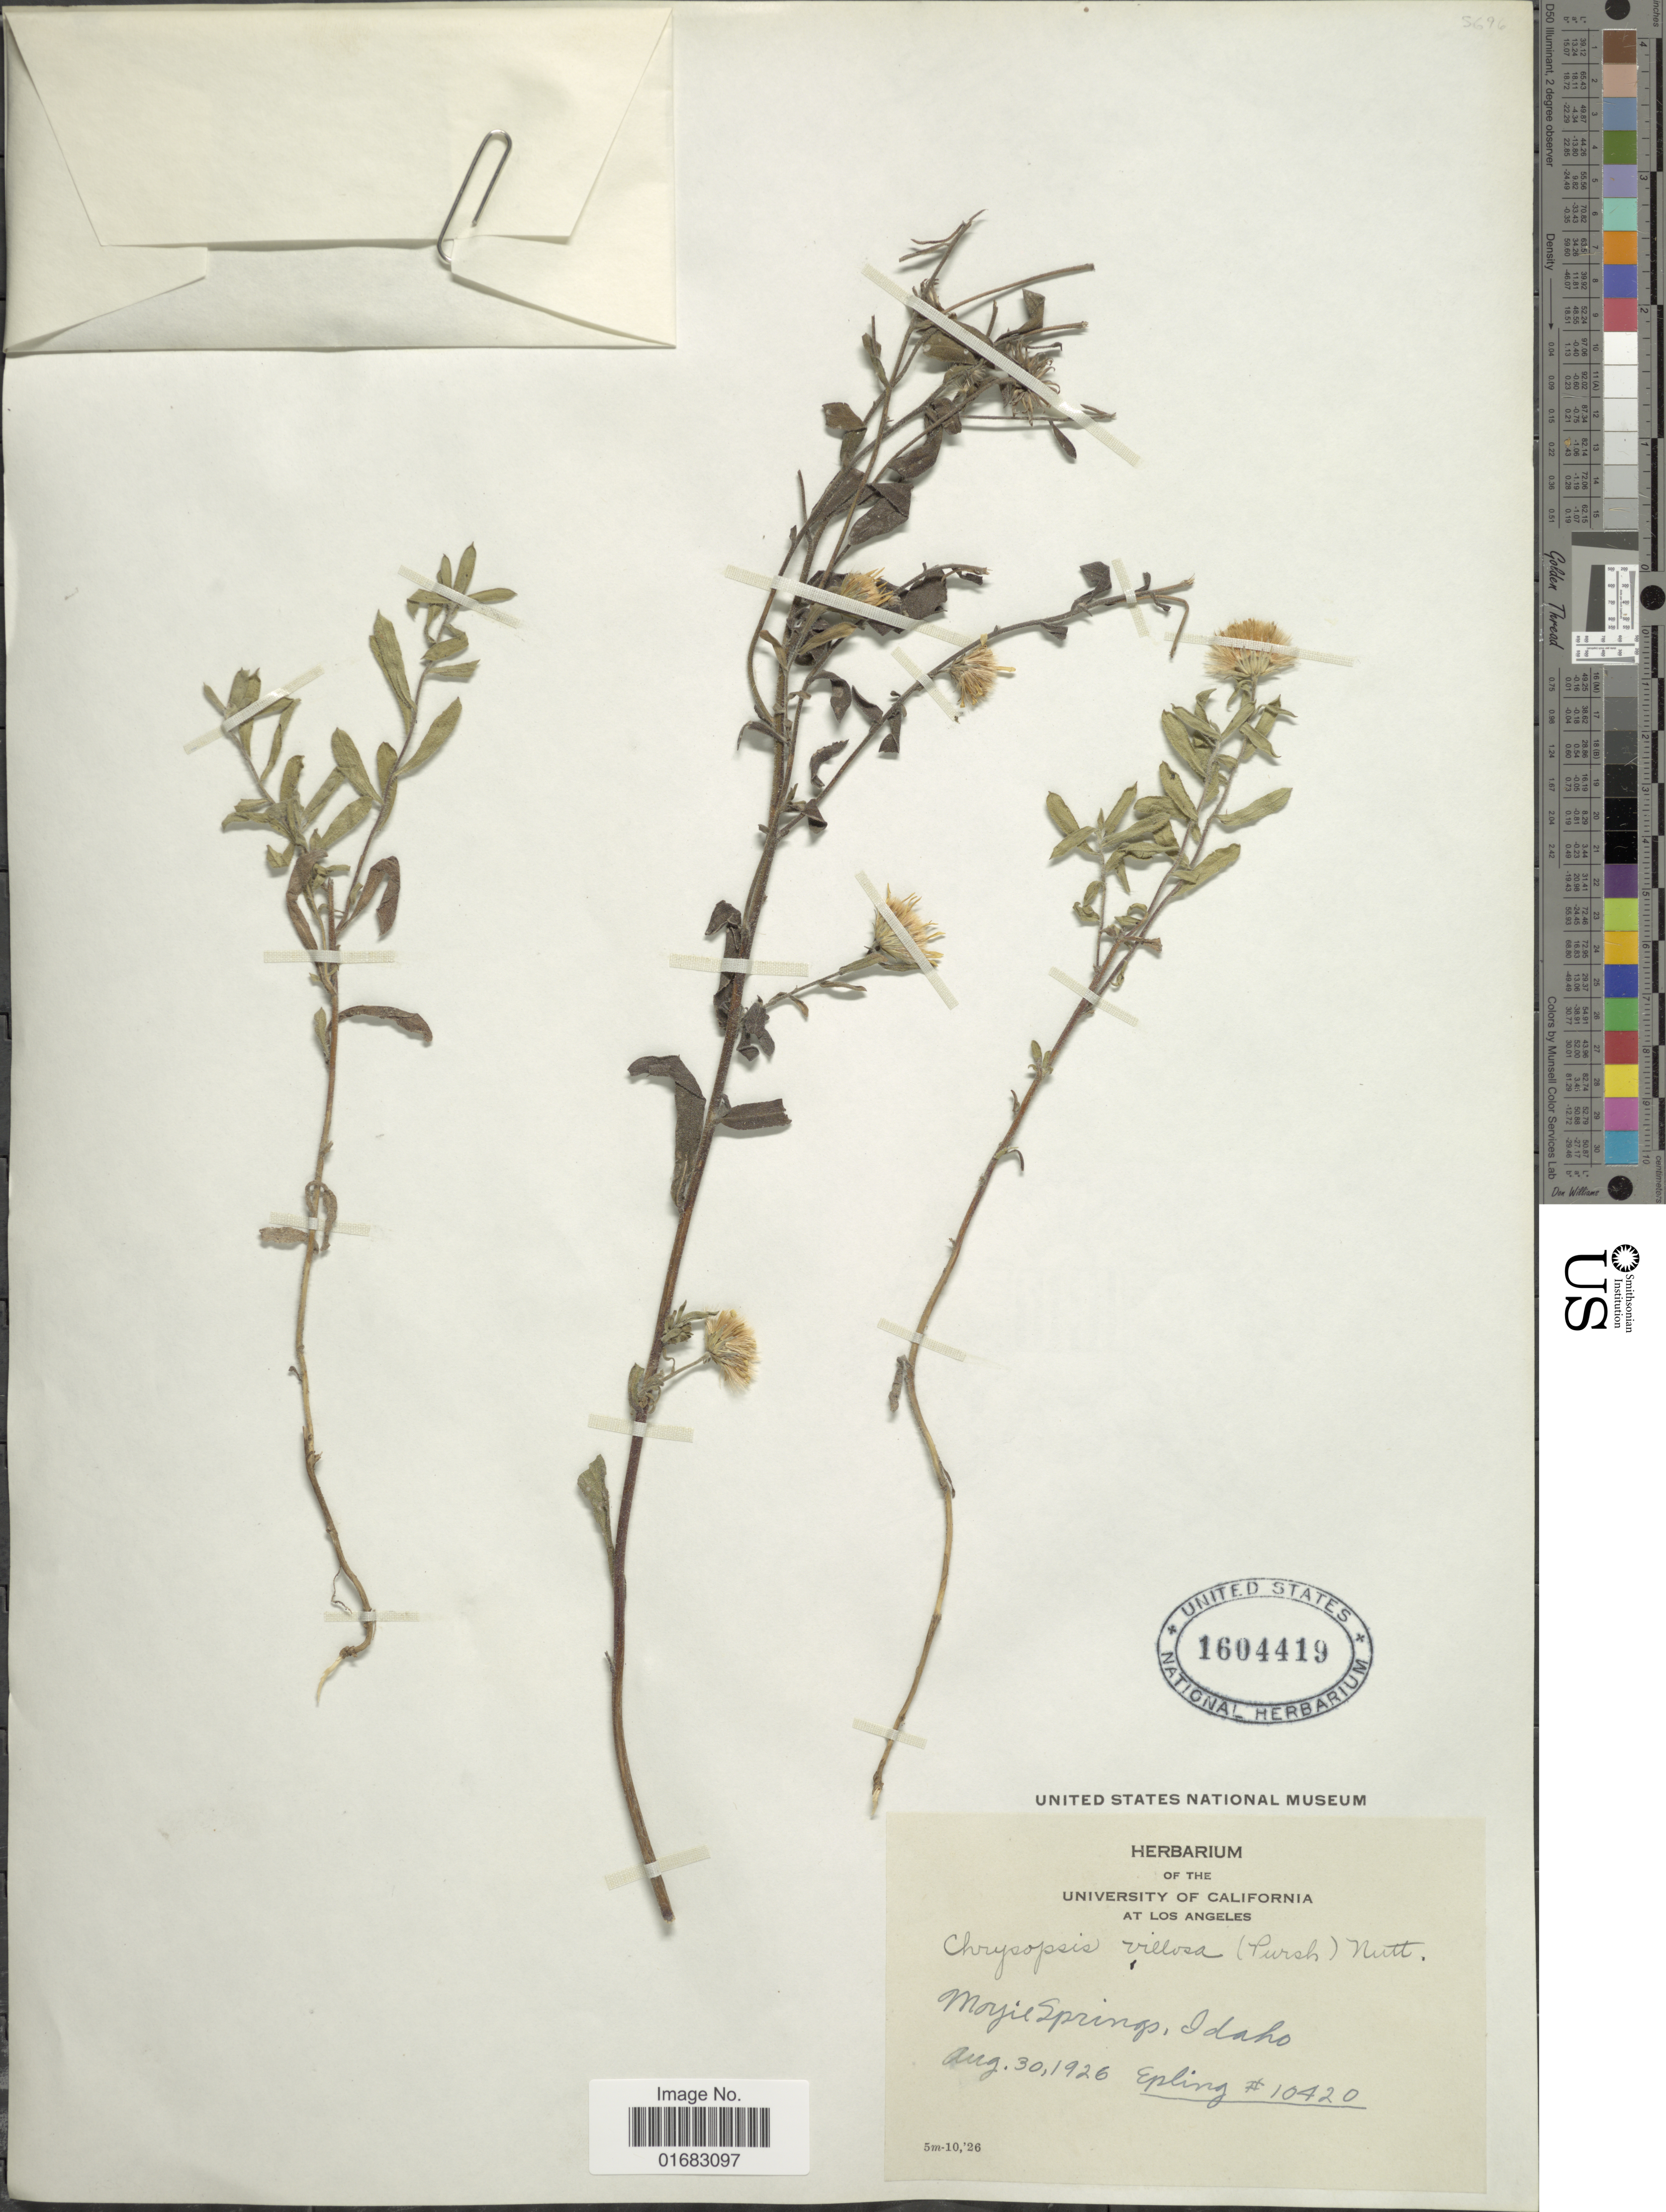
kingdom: Plantae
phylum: Tracheophyta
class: Magnoliopsida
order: Asterales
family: Asteraceae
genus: Heterotheca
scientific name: Heterotheca villosa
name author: (Pursh) Shinners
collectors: -- Epling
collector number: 10420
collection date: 1926-08-30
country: United States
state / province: Idaho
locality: Morjie Springs, Idaho.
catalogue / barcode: US 1604419